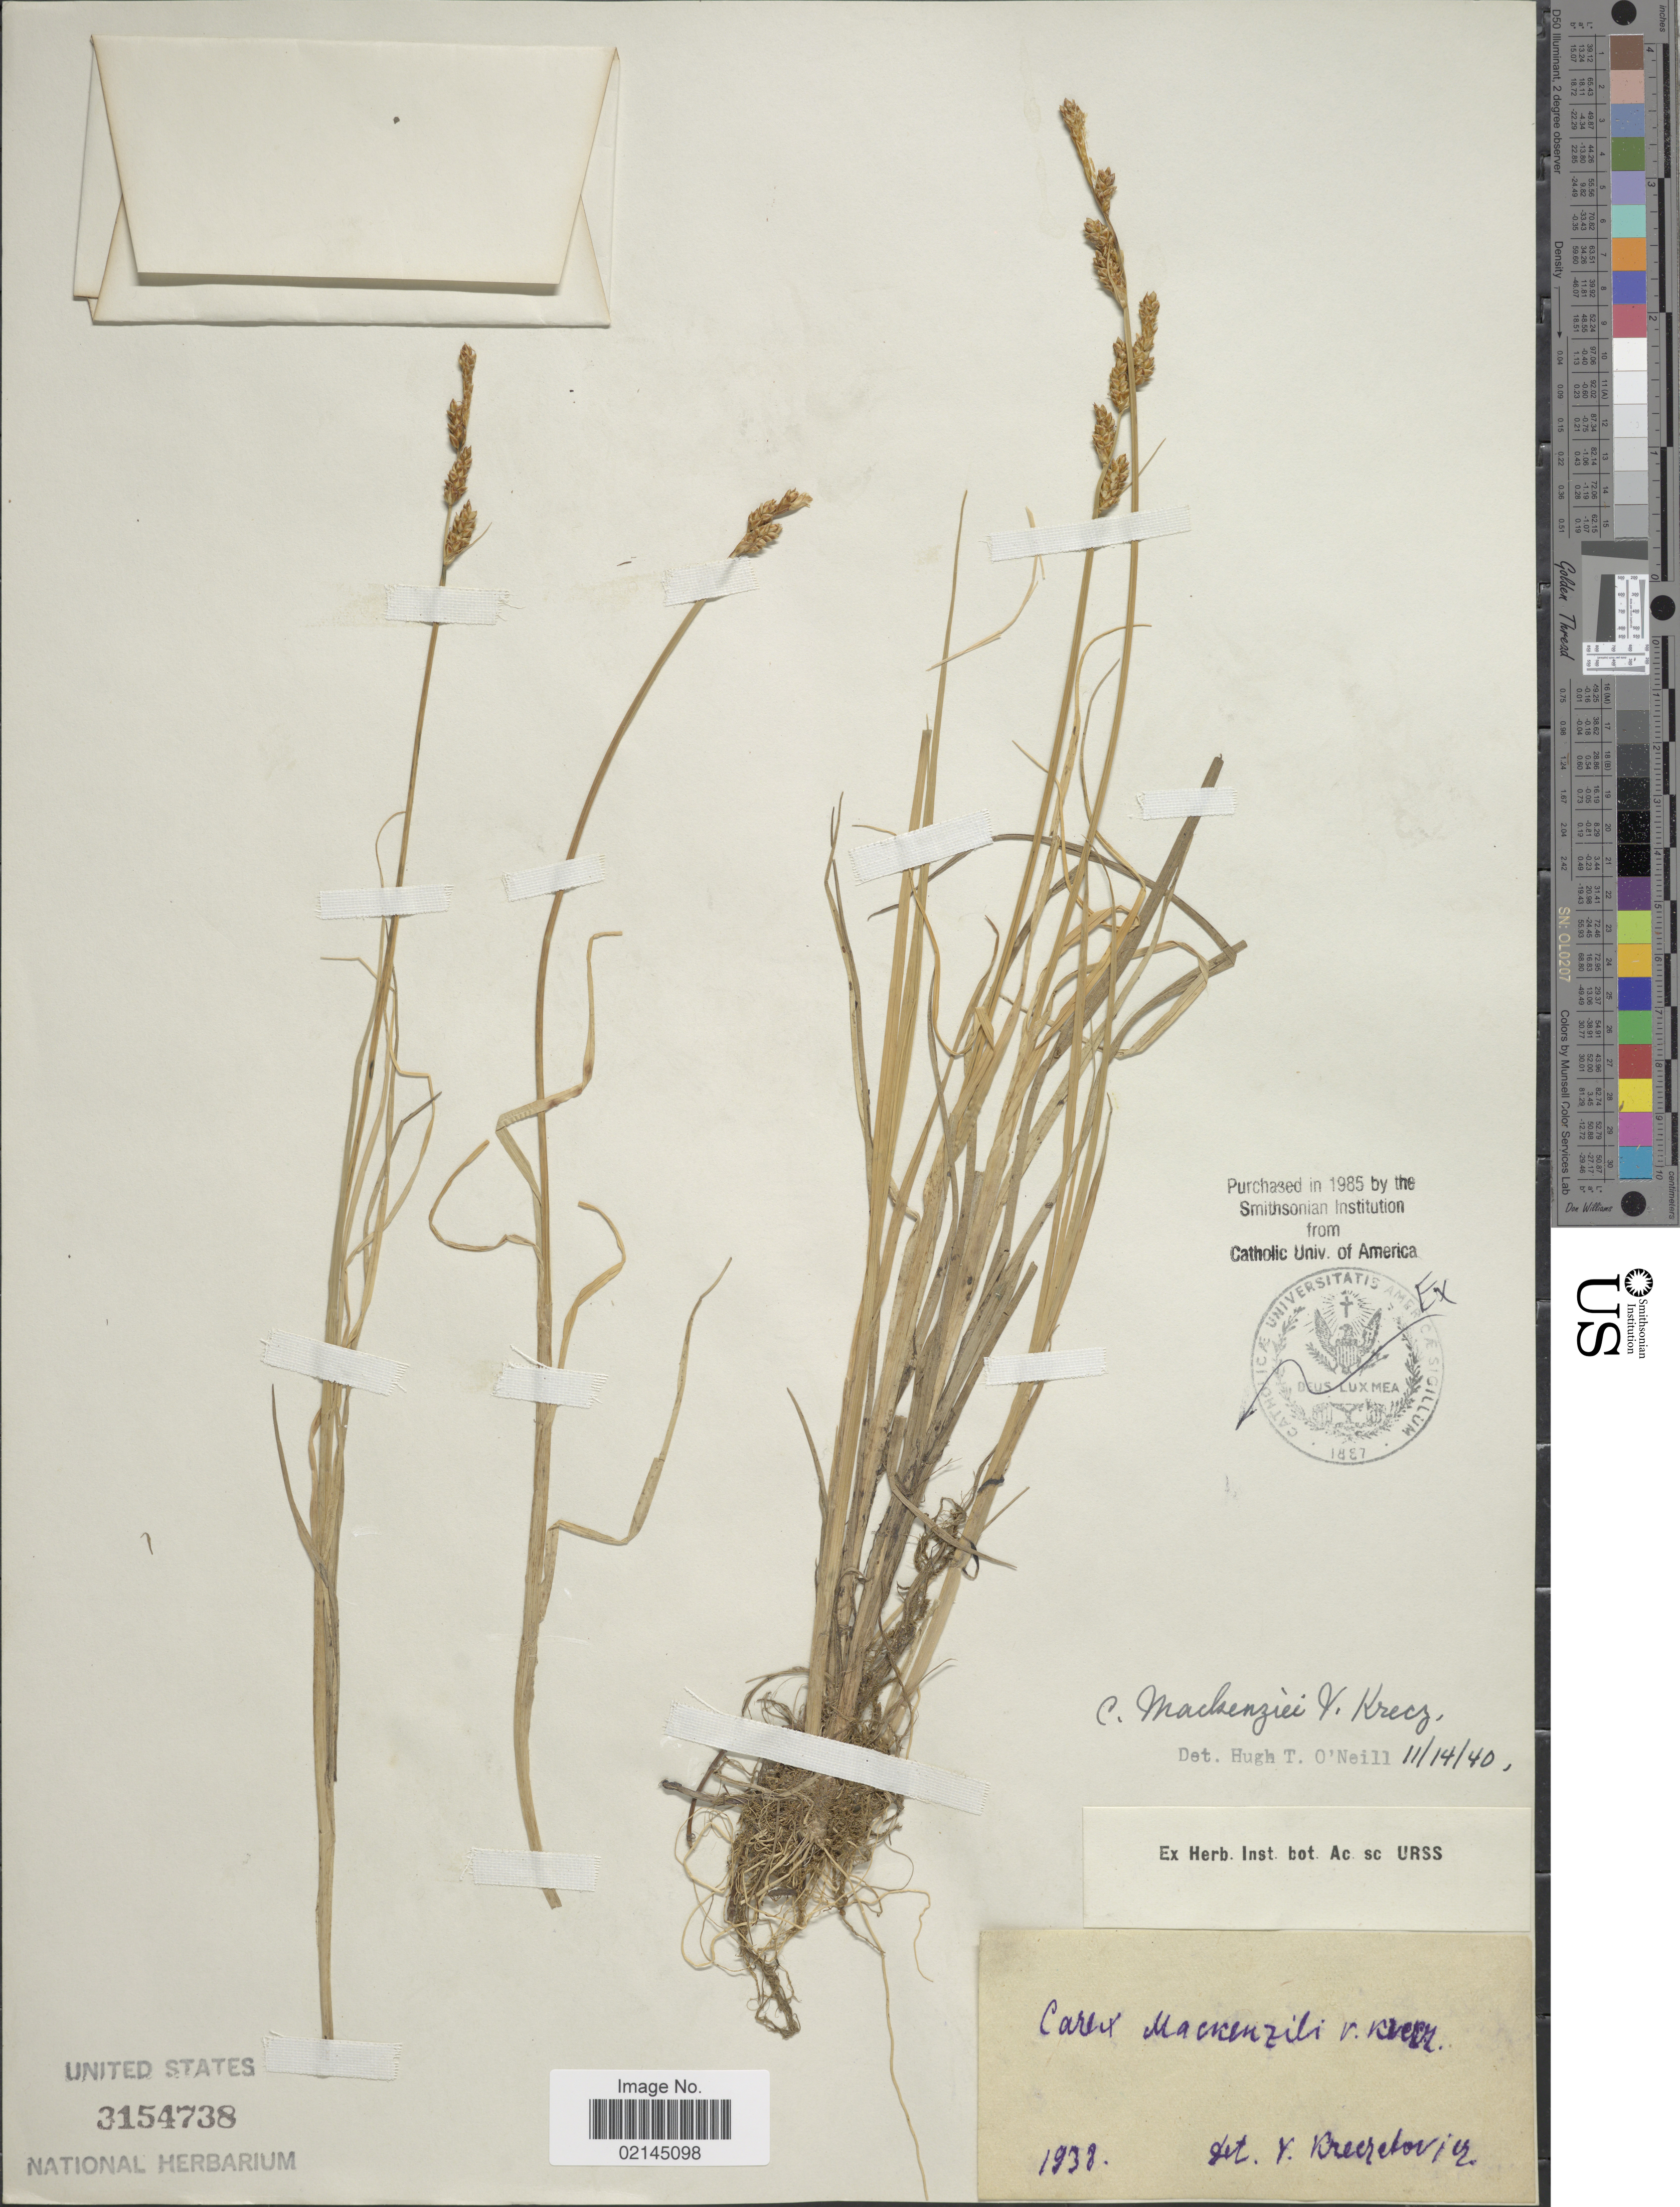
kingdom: Plantae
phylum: Tracheophyta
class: Liliopsida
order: Poales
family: Cyperaceae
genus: Carex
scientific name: Carex mackenziei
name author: V.I. Krecz.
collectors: V. Kreeretorier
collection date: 1938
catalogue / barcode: US 3154738